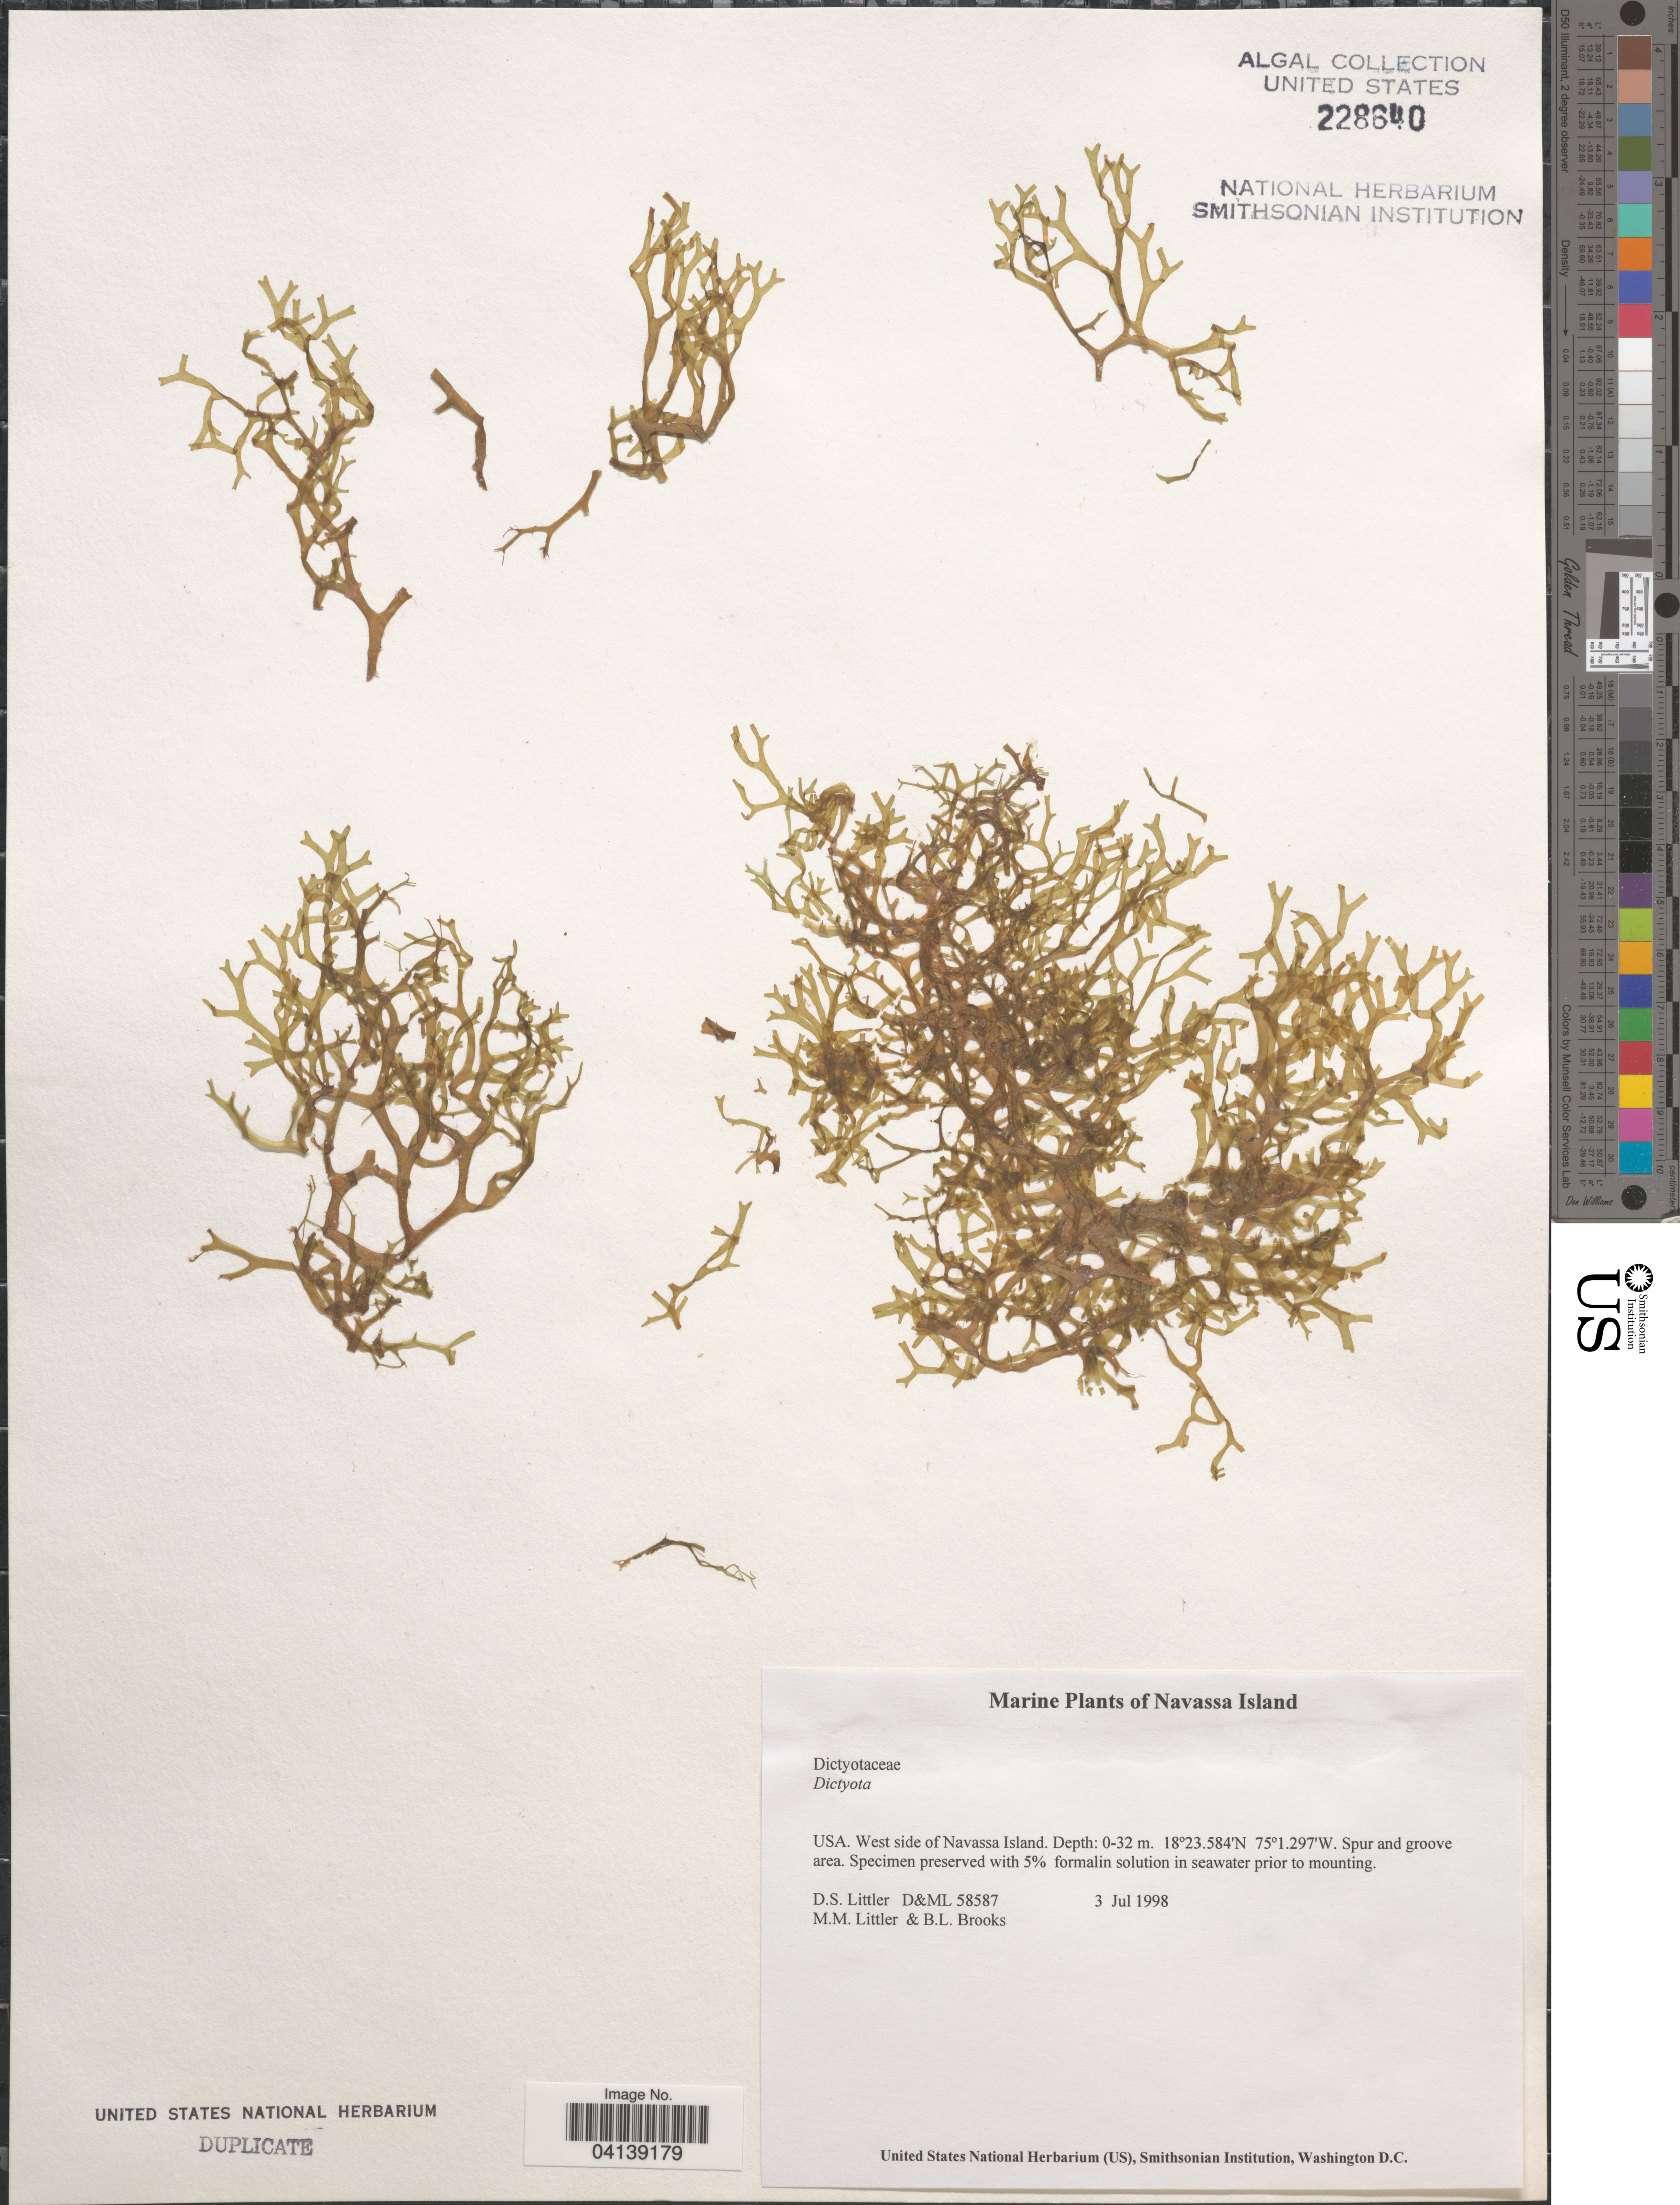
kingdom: Chromista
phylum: Ochrophyta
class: Phaeophyceae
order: Dictyotales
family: Dictyotaceae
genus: Dictyota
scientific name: Dictyota sp.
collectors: D. S. Littler & B. Brooks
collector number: D&ML58587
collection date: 1998-07-03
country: Navassa Island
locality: Navassa Island. West side of Navassa Island. Spur and groove area.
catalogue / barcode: US 228640